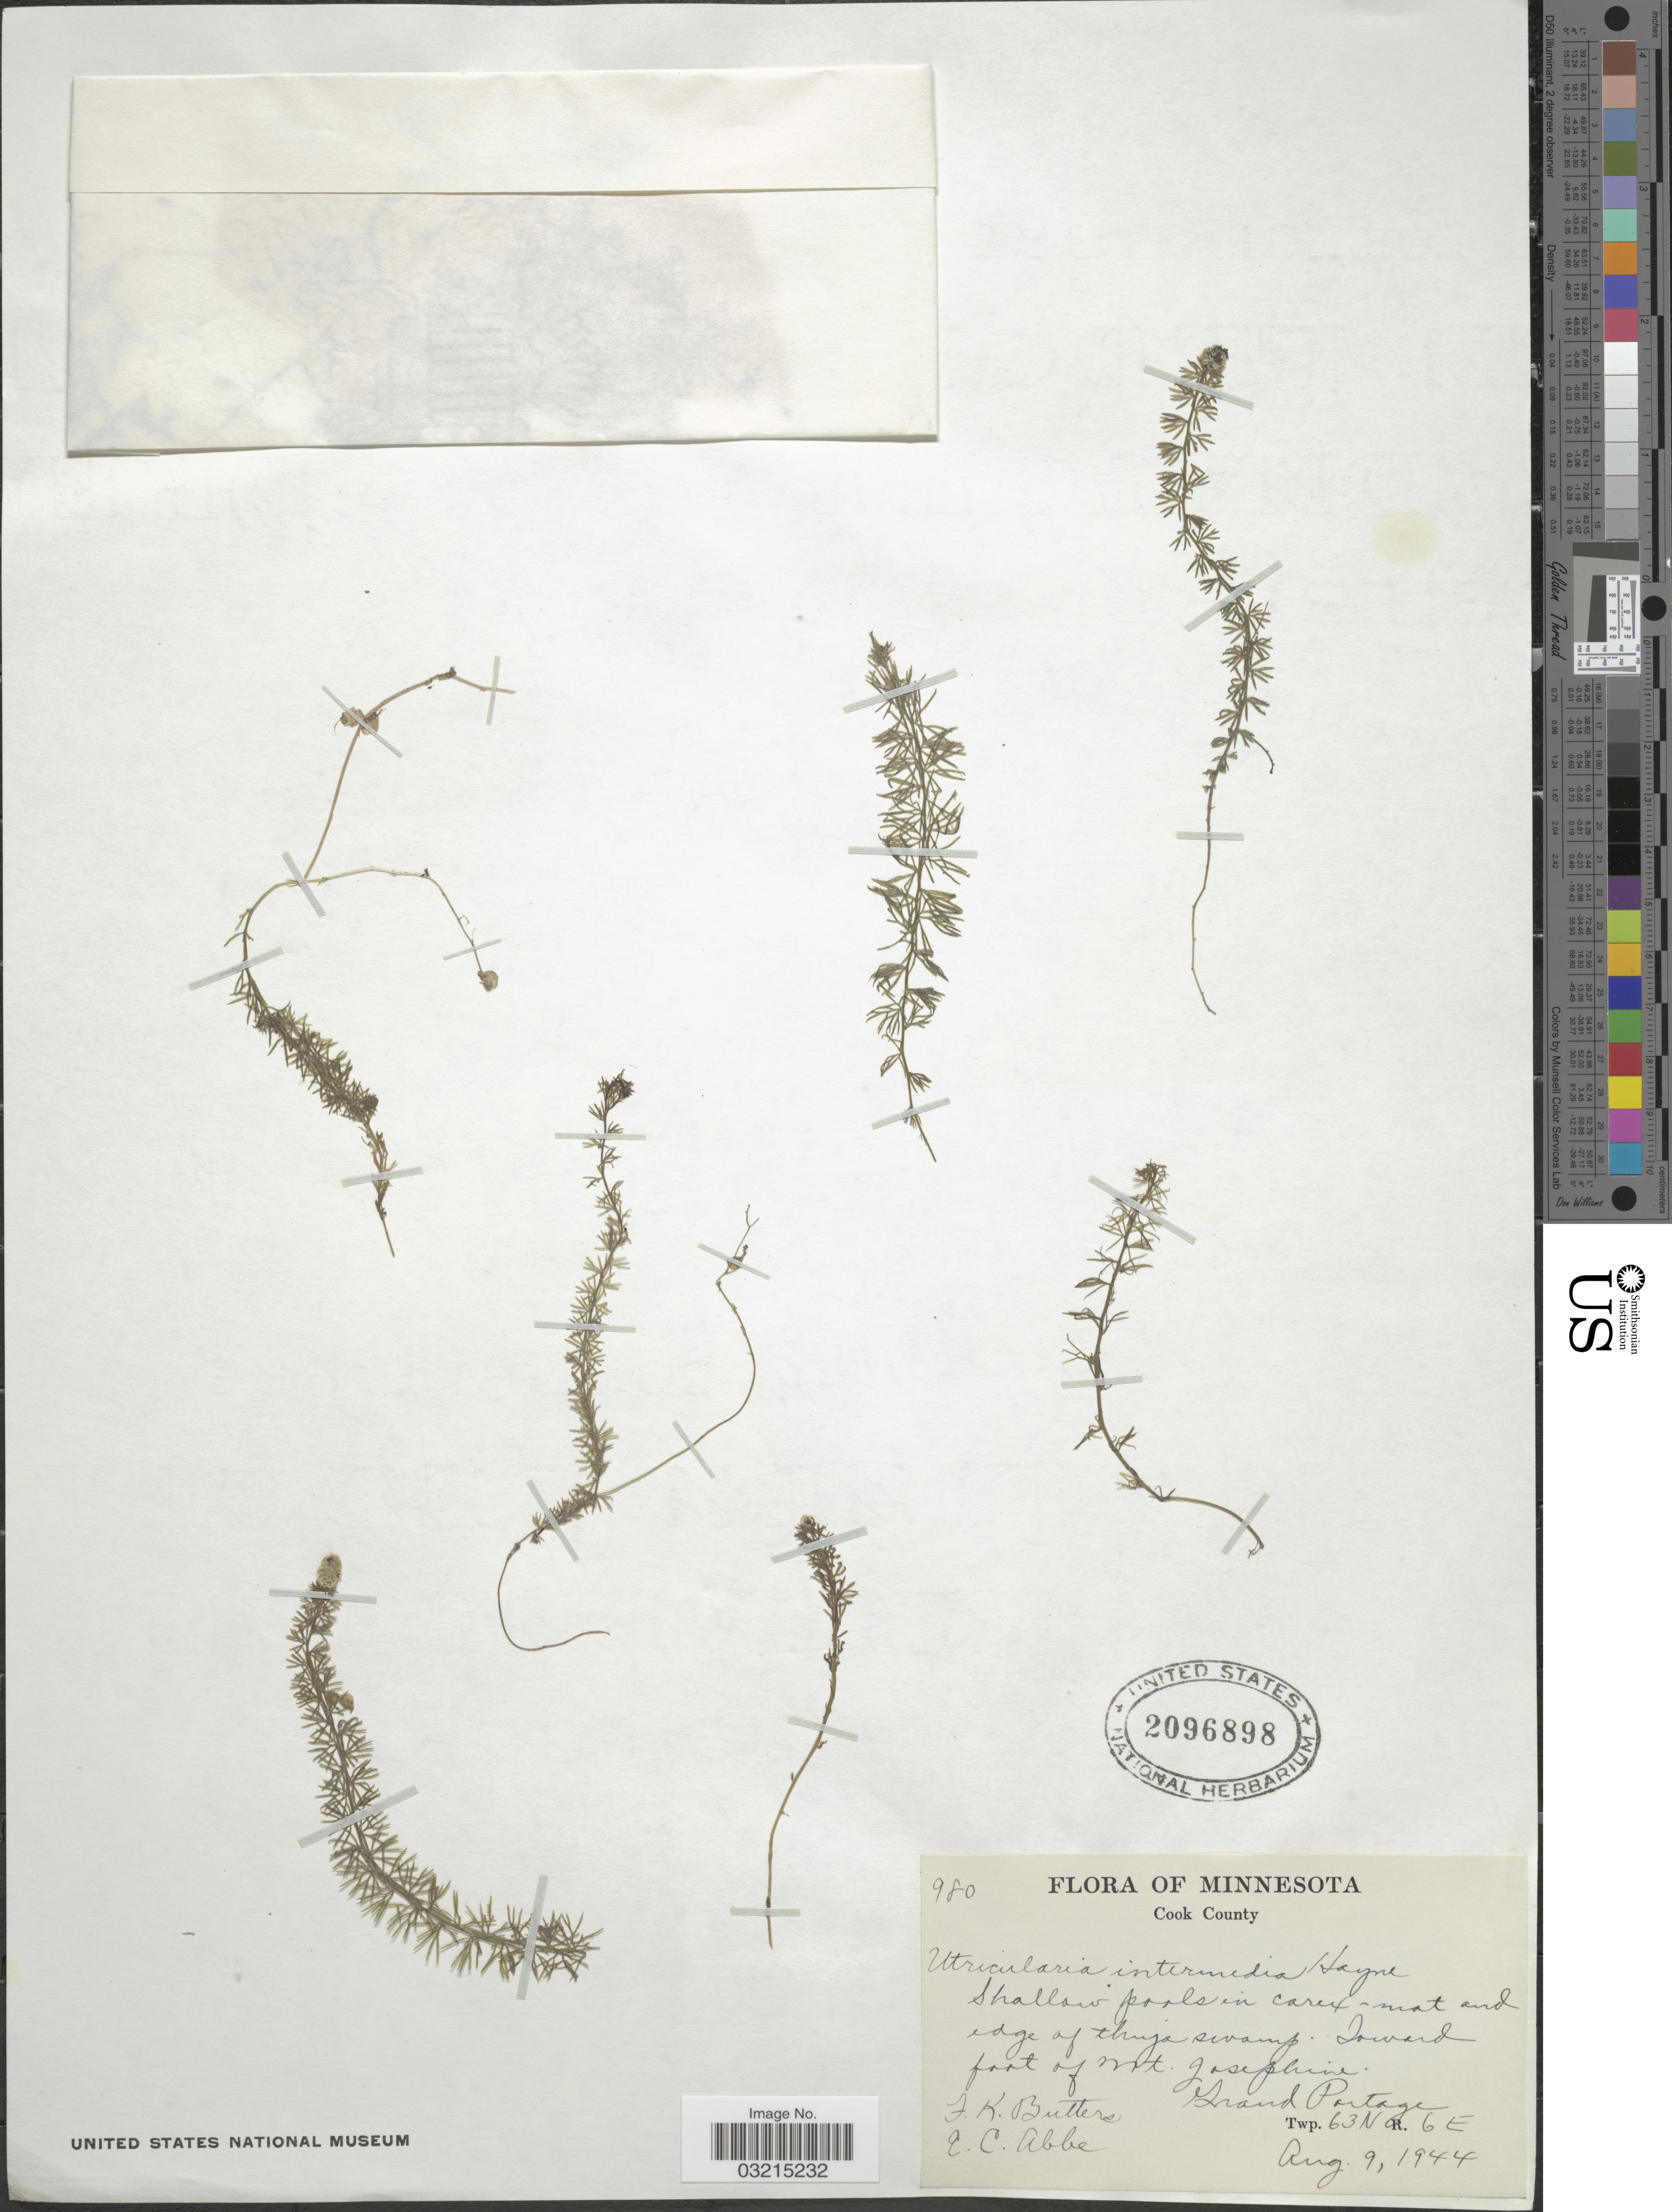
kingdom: Plantae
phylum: Tracheophyta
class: Magnoliopsida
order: Lamiales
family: Lentibulariaceae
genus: Utricularia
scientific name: Utricularia intermedia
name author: Hayne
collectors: F. K. Butters & E. C. Abbe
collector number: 980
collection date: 1944-08-09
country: United States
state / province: Minnesota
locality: Cook County. Toward foot of Mt. Josephine. Grand Portage Twp. 63N R. 6E.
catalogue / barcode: US 2096898